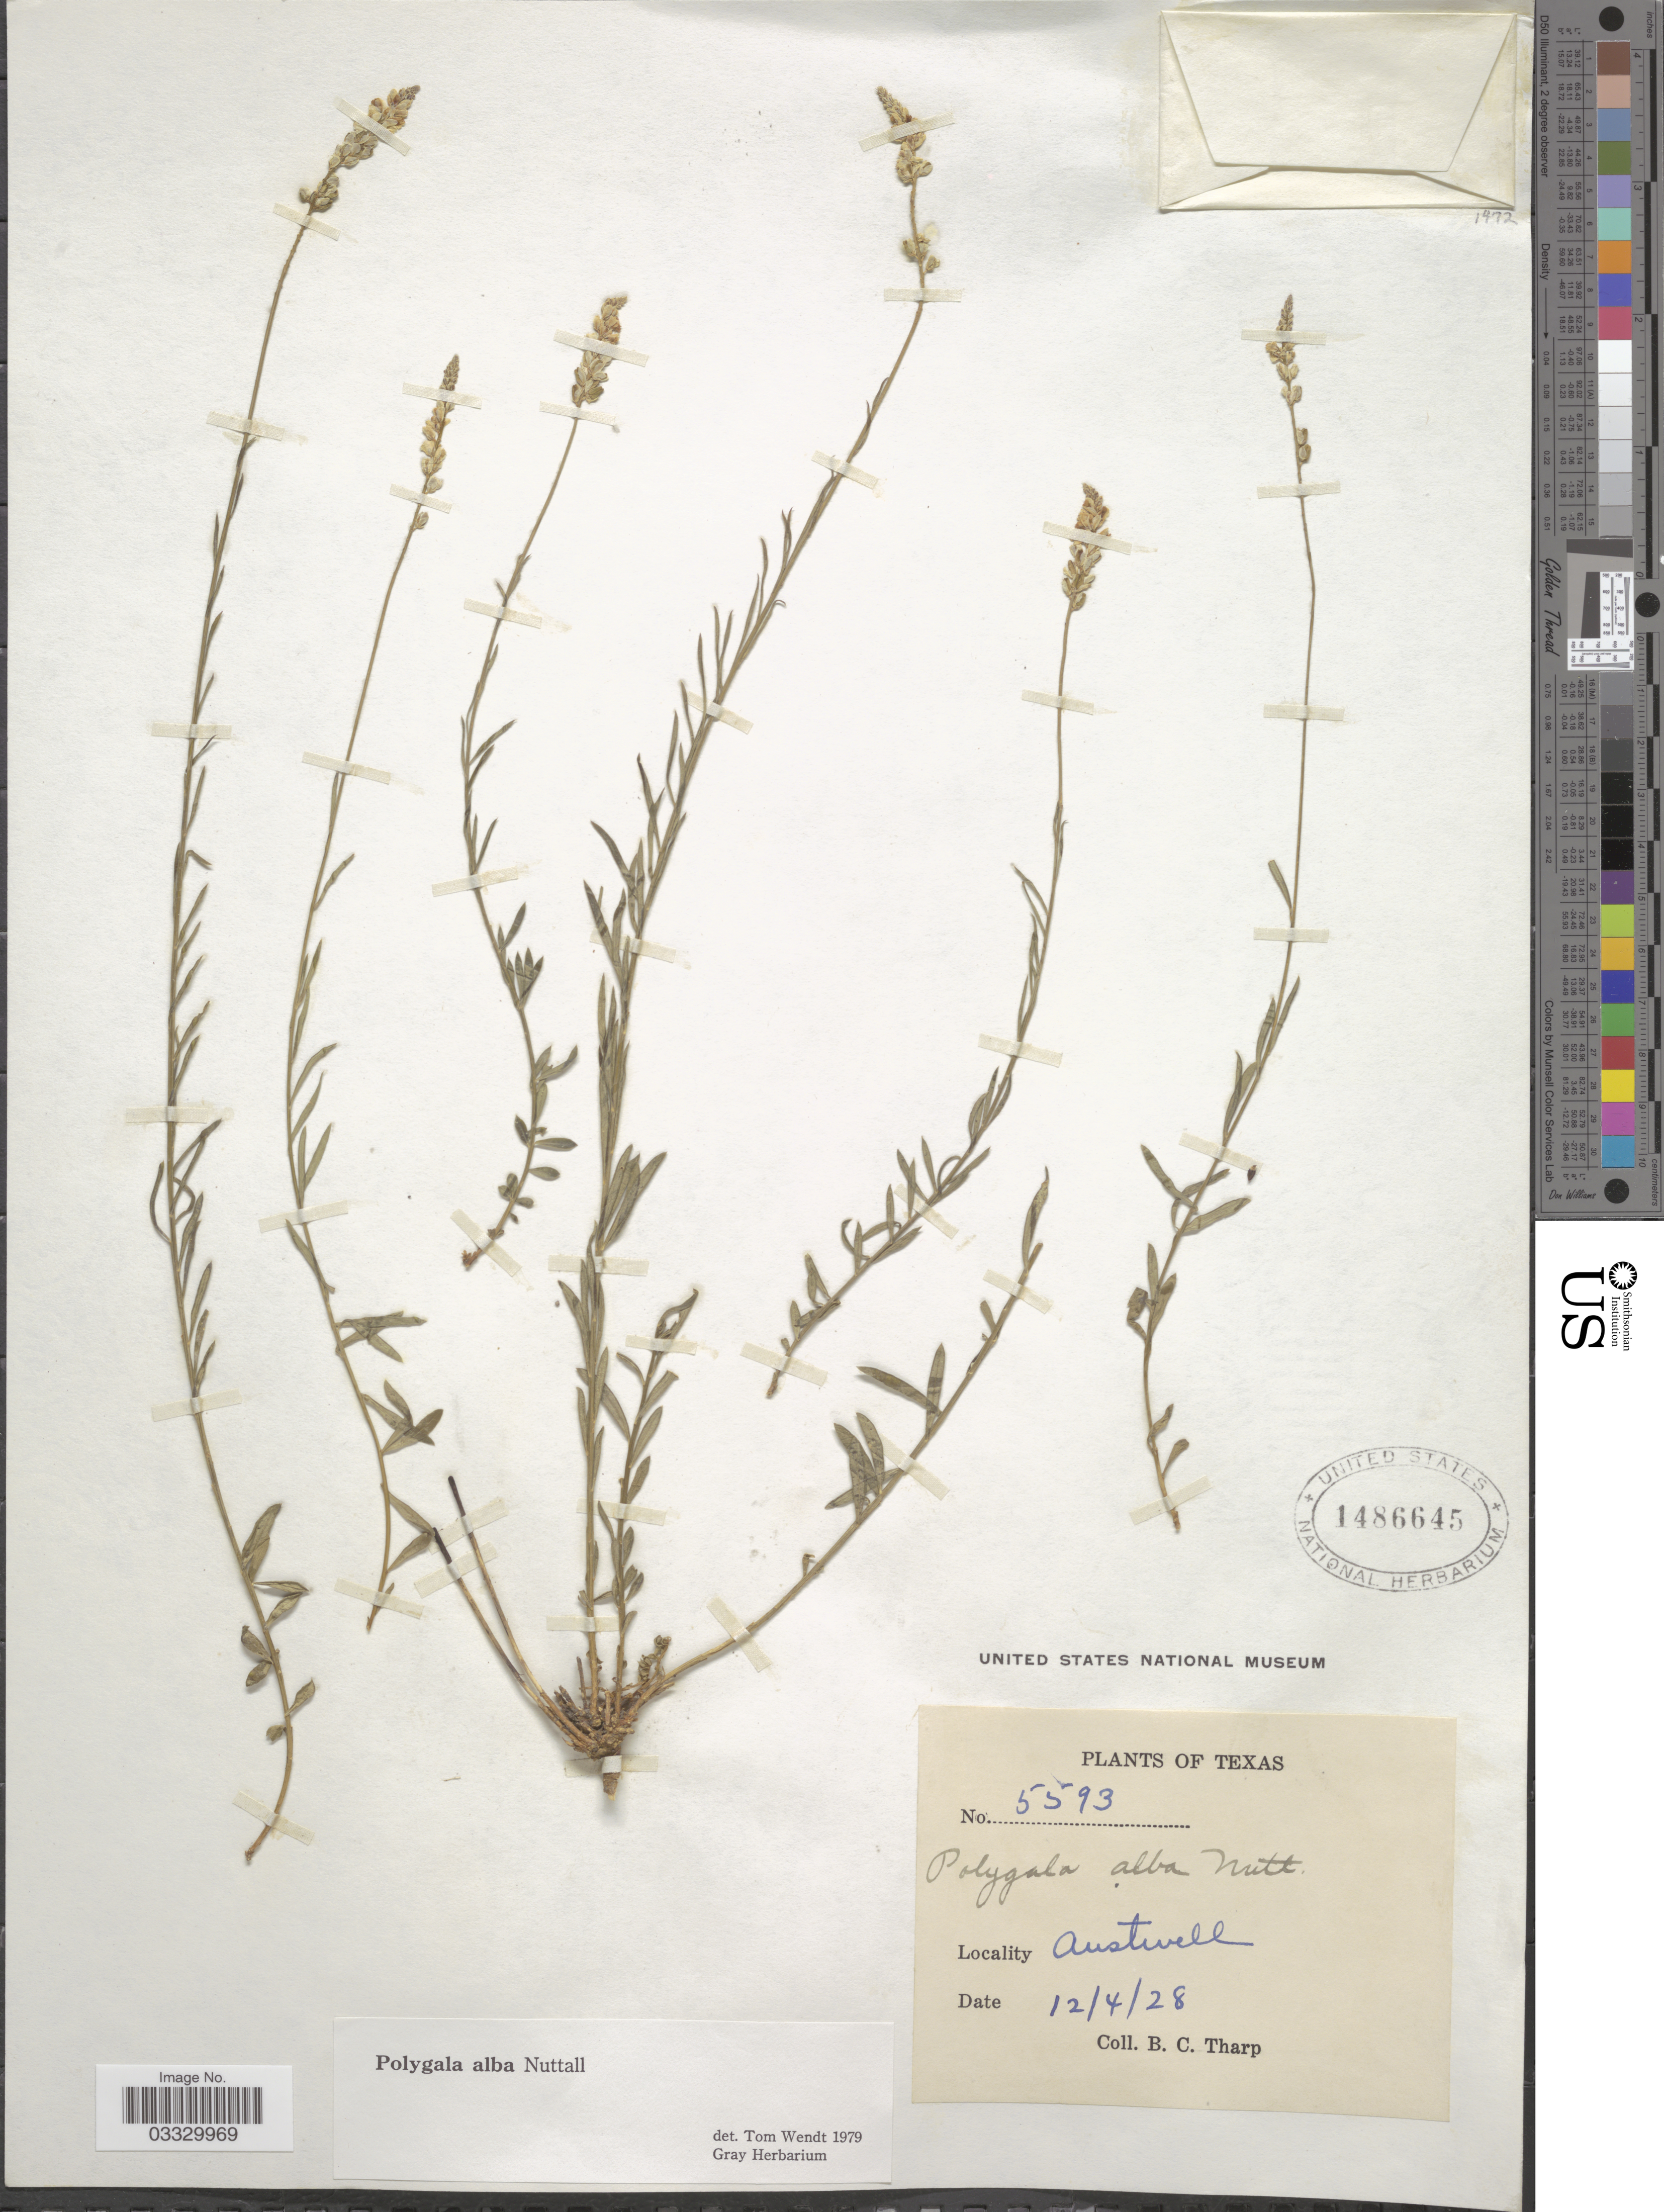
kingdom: Plantae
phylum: Tracheophyta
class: Magnoliopsida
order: Fabales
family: Polygalaceae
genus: Polygala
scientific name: Polygala alba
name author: Nutt.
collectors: B. C. Tharp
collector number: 58593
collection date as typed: Transcribed d/m/y: 12/4/28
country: United States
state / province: Texas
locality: Austwell.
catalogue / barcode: US 1486645